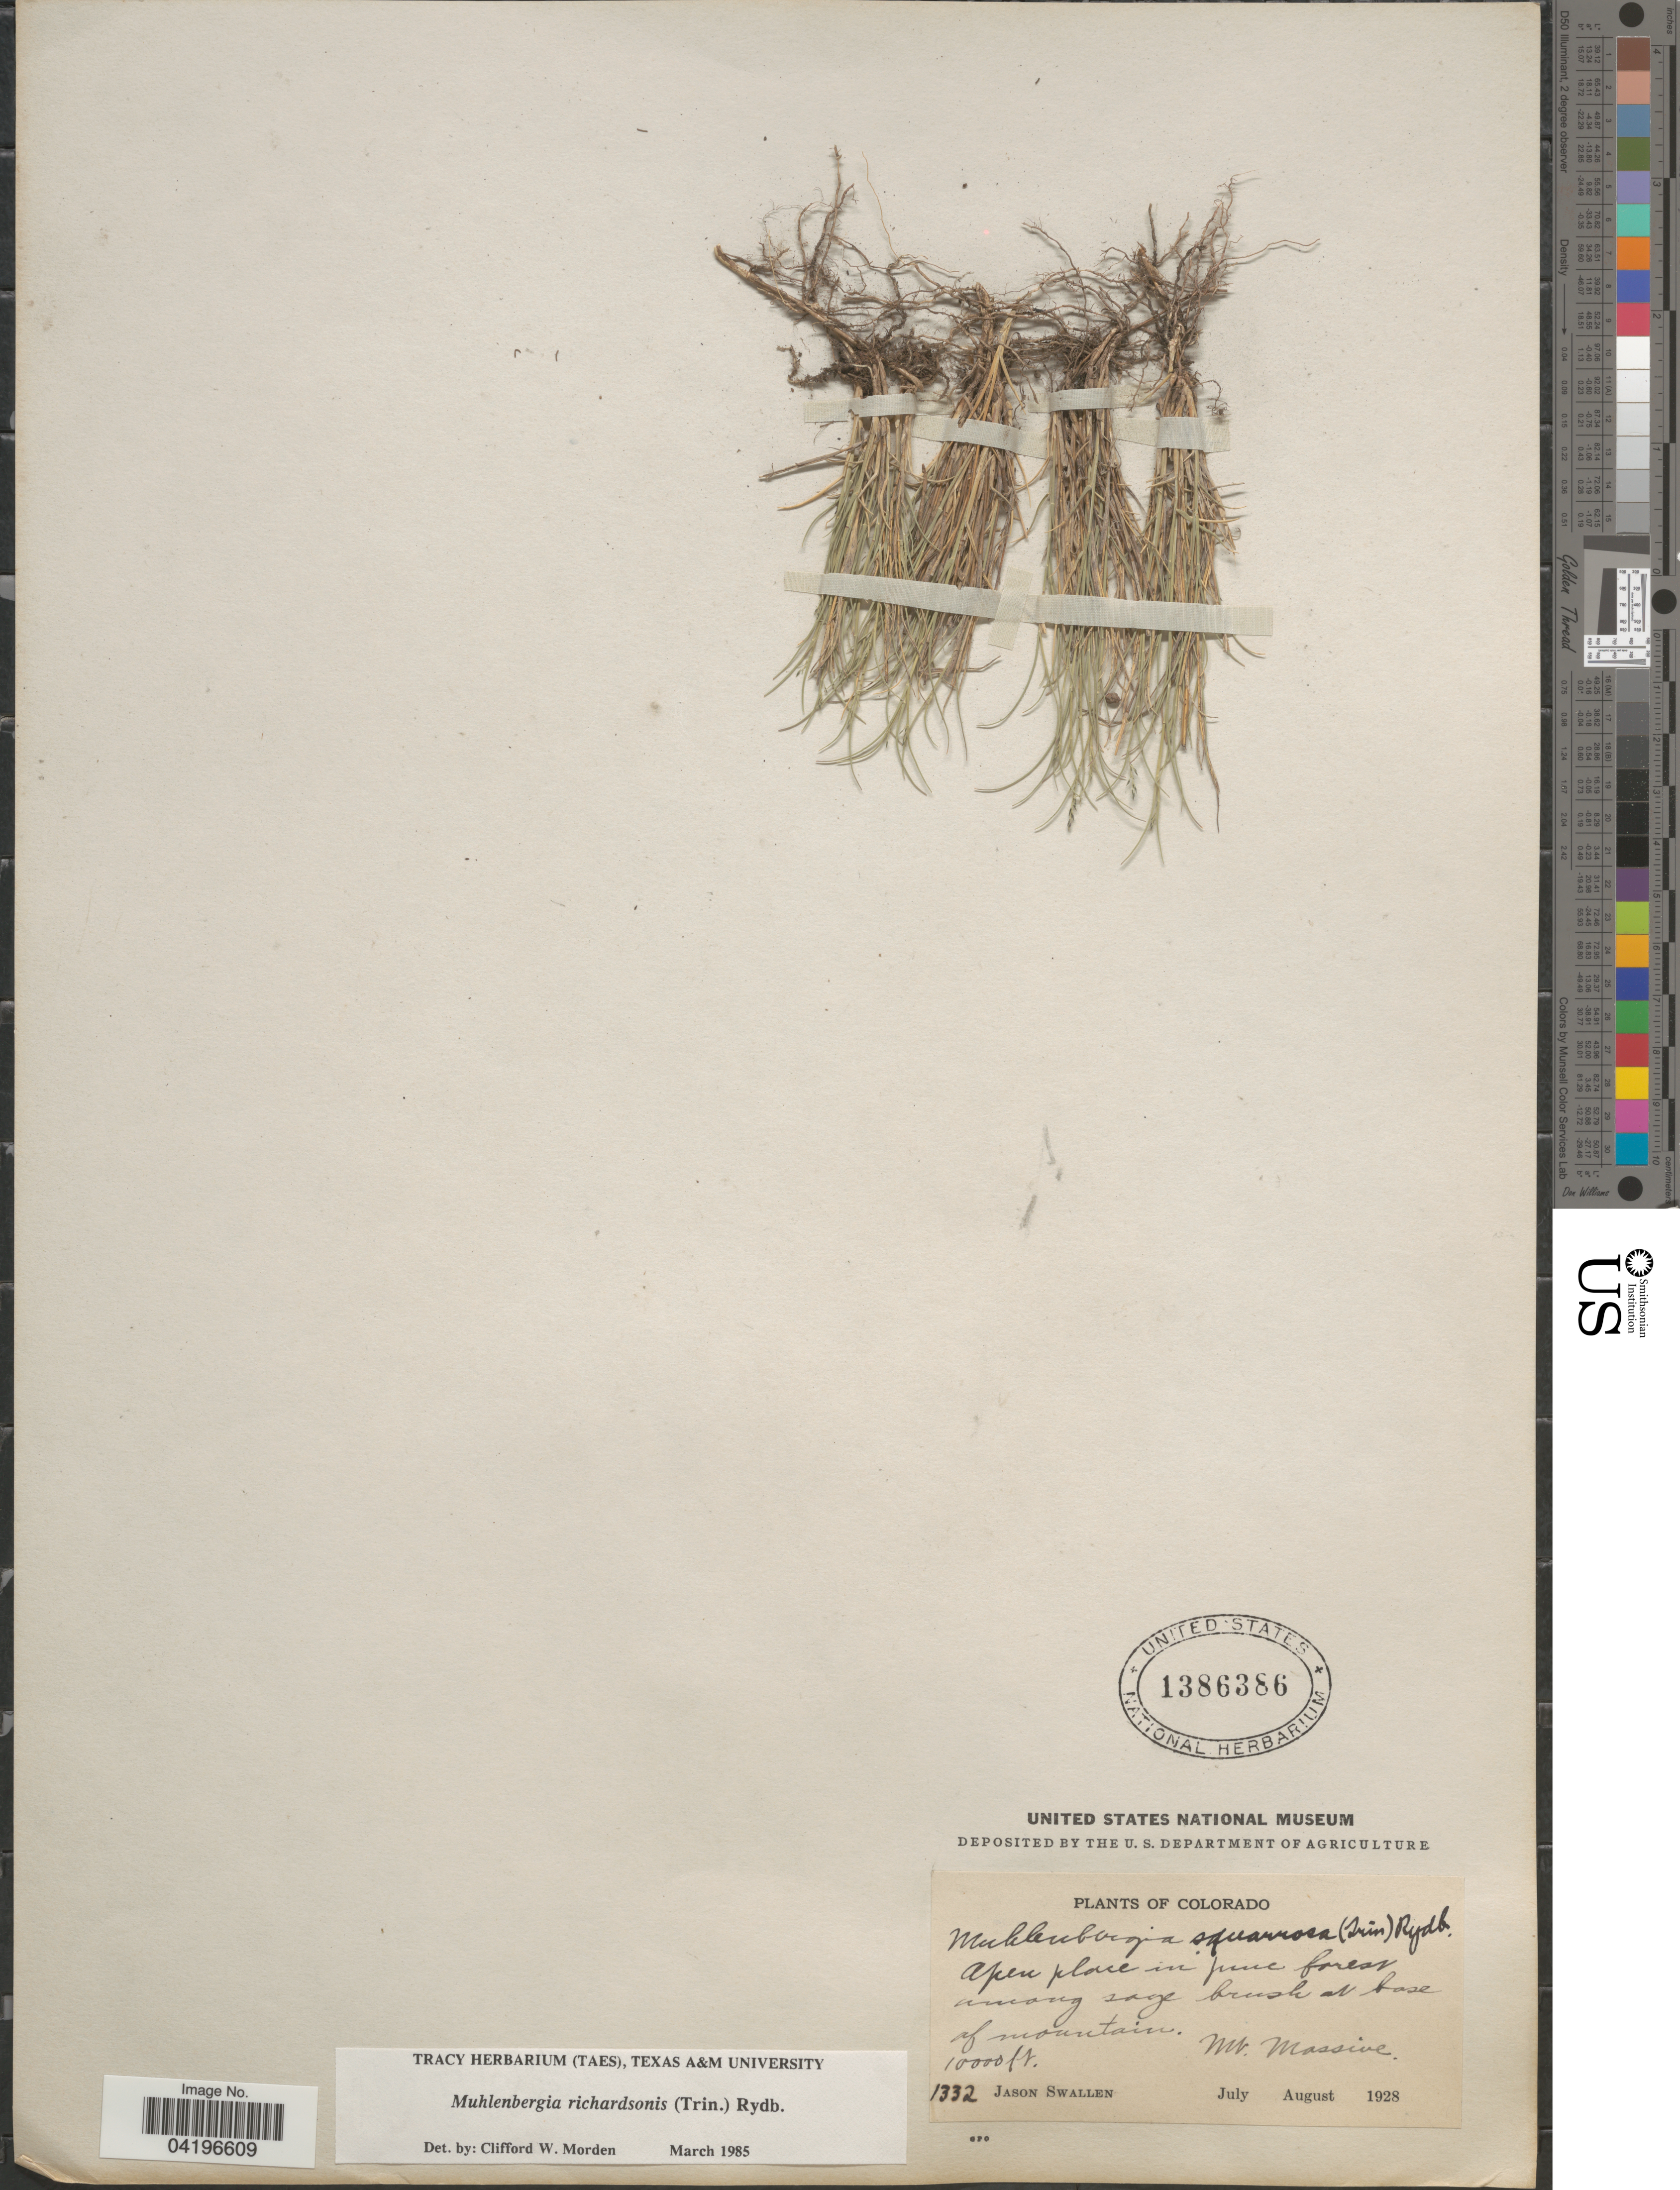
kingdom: Plantae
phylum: Tracheophyta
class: Liliopsida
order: Poales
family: Poaceae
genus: Muhlenbergia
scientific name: Muhlenbergia richardsonis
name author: (Trin.) Rydb.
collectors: J. R. Swallen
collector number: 1332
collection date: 1928-07/1928-08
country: United States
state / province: Colorado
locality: At base of mountain. Mt. Massive.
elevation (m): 3048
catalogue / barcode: US 1386386